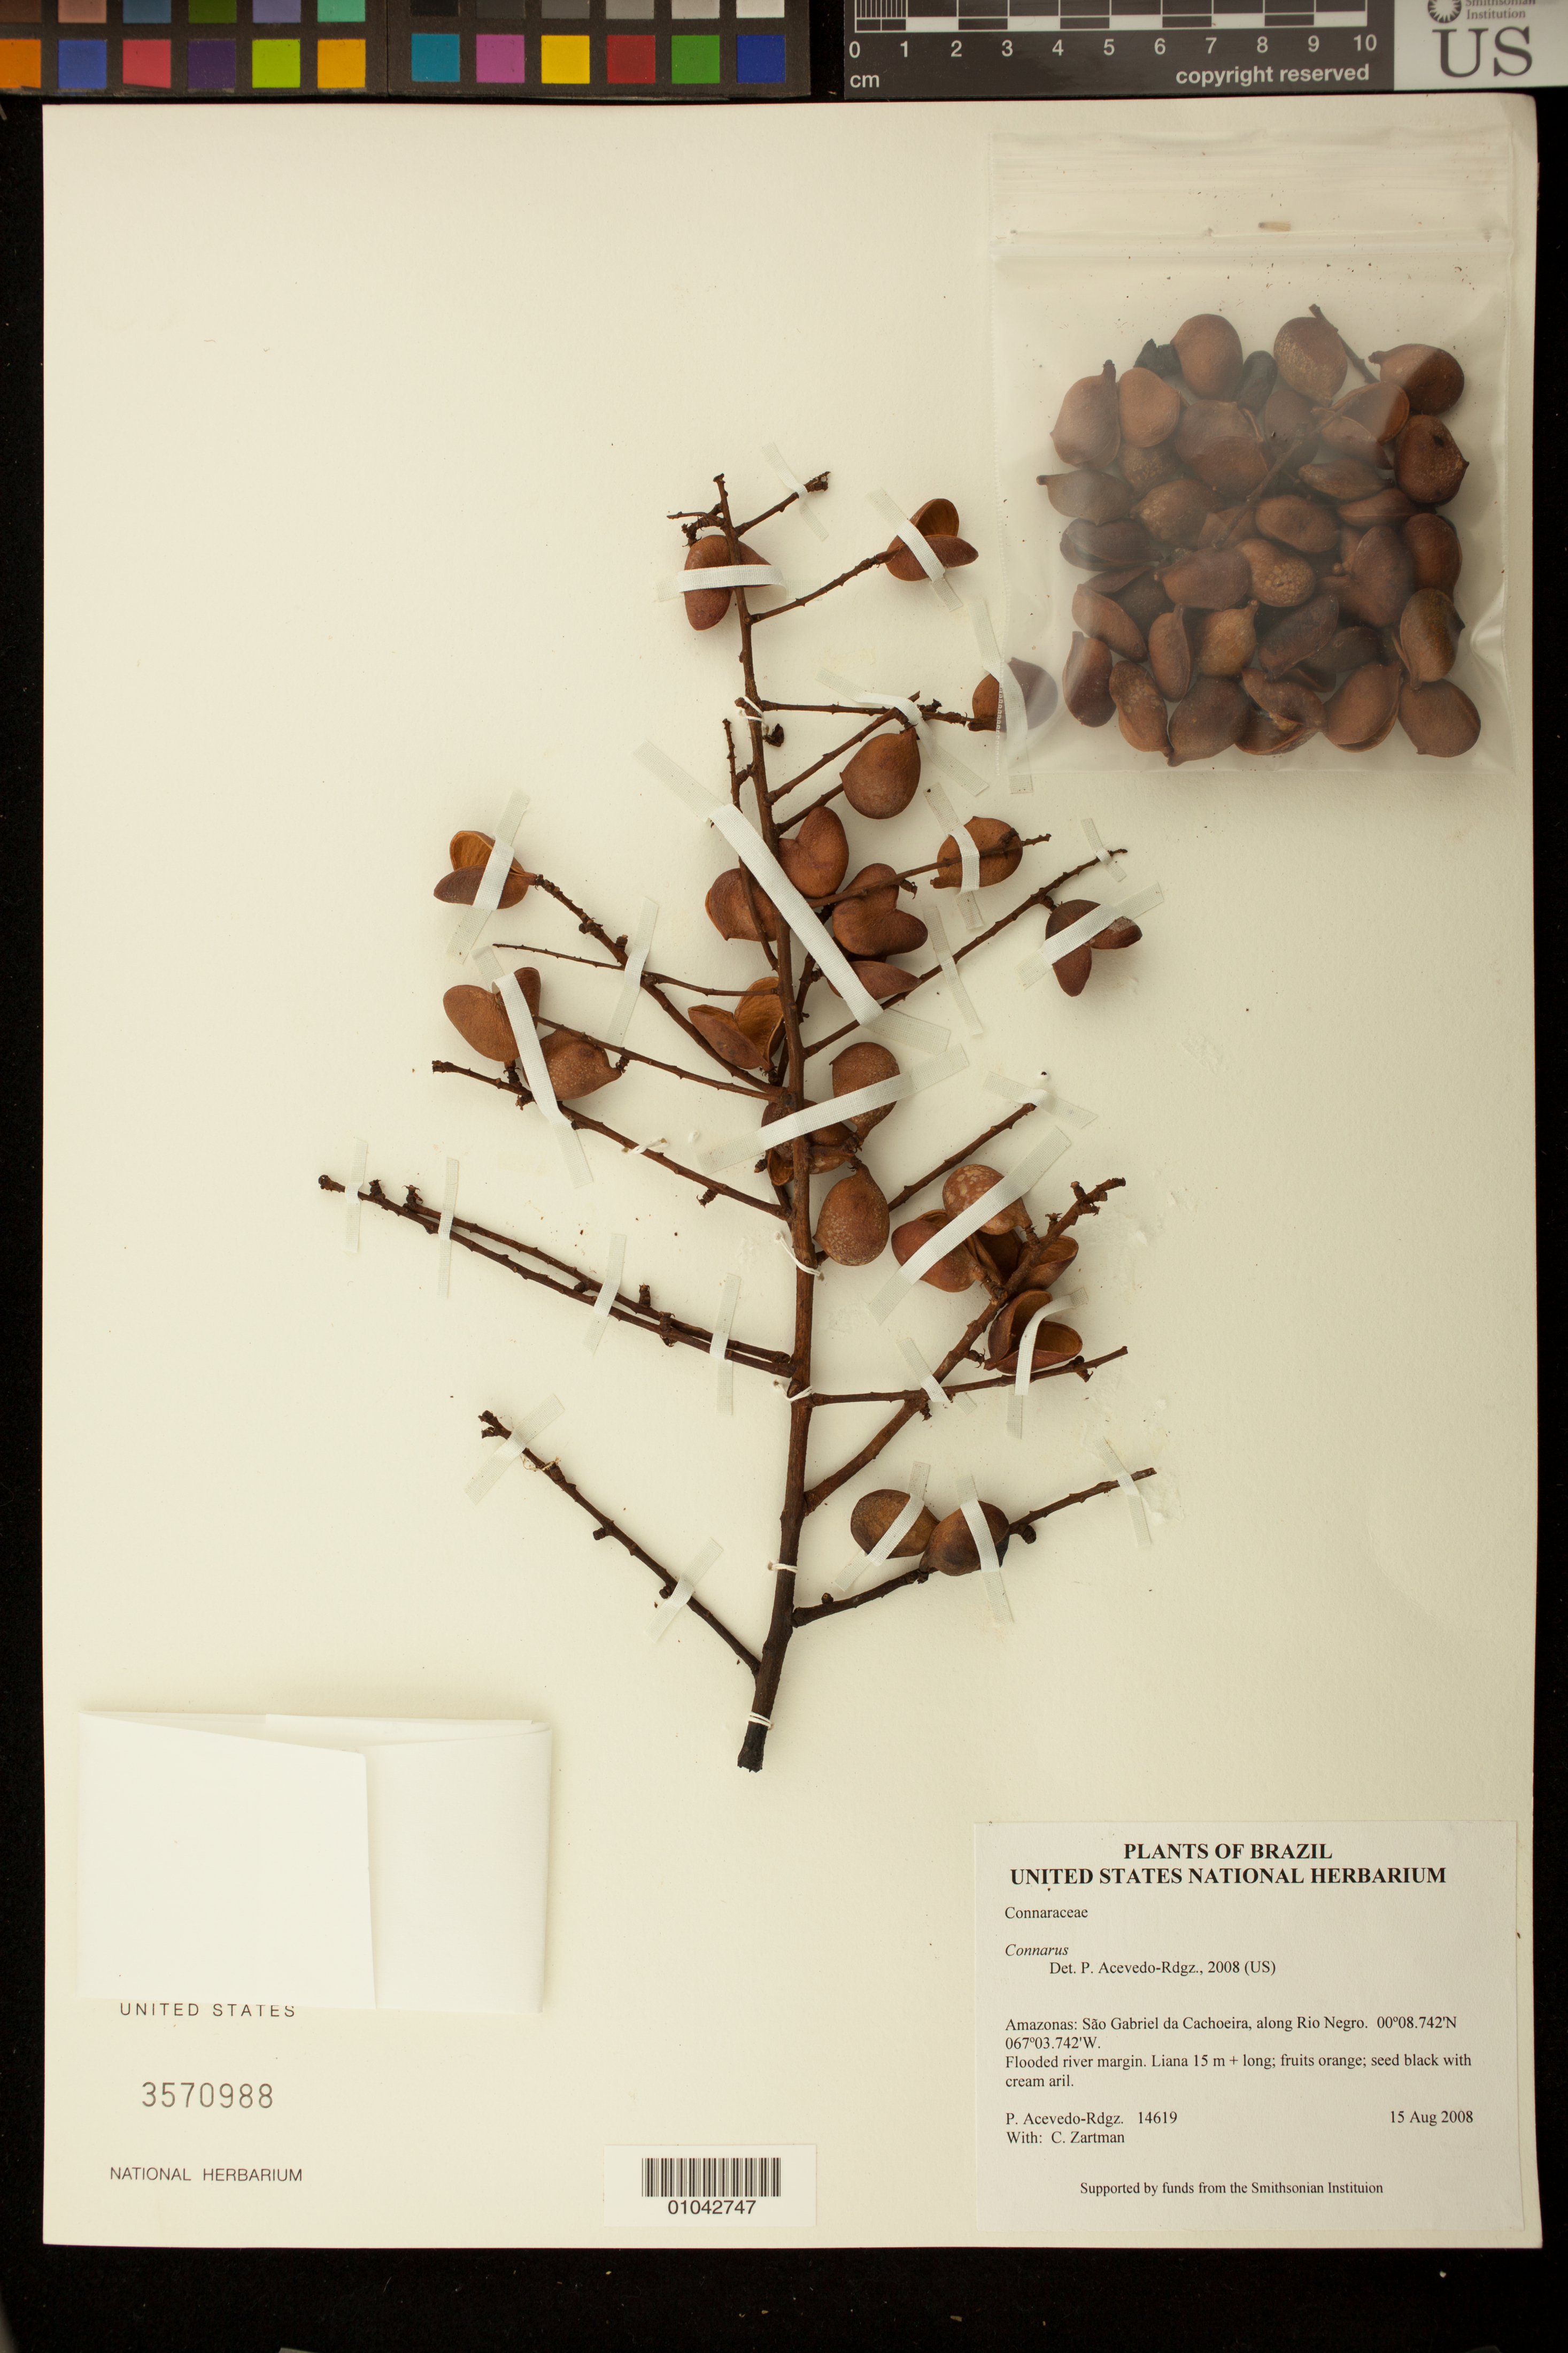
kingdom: Plantae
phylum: Tracheophyta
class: Magnoliopsida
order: Oxalidales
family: Connaraceae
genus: Connarus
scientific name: Connarus ruber var. sprucei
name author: (Baker) Forero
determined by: Strong, M. T., (US), Smithsonian Institution - National Museum of Natural History (UNITED STATES)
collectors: P. Acevedo-Rodr. & C. Zartman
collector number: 14619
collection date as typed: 15 Aug 2008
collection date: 2008-08-15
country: Brazil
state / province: Amazonas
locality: Amazonas: São Gabriel da Cachoeira, along Rio Negro.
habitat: Flooded river margin.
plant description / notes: NY, US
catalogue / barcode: US 3570988